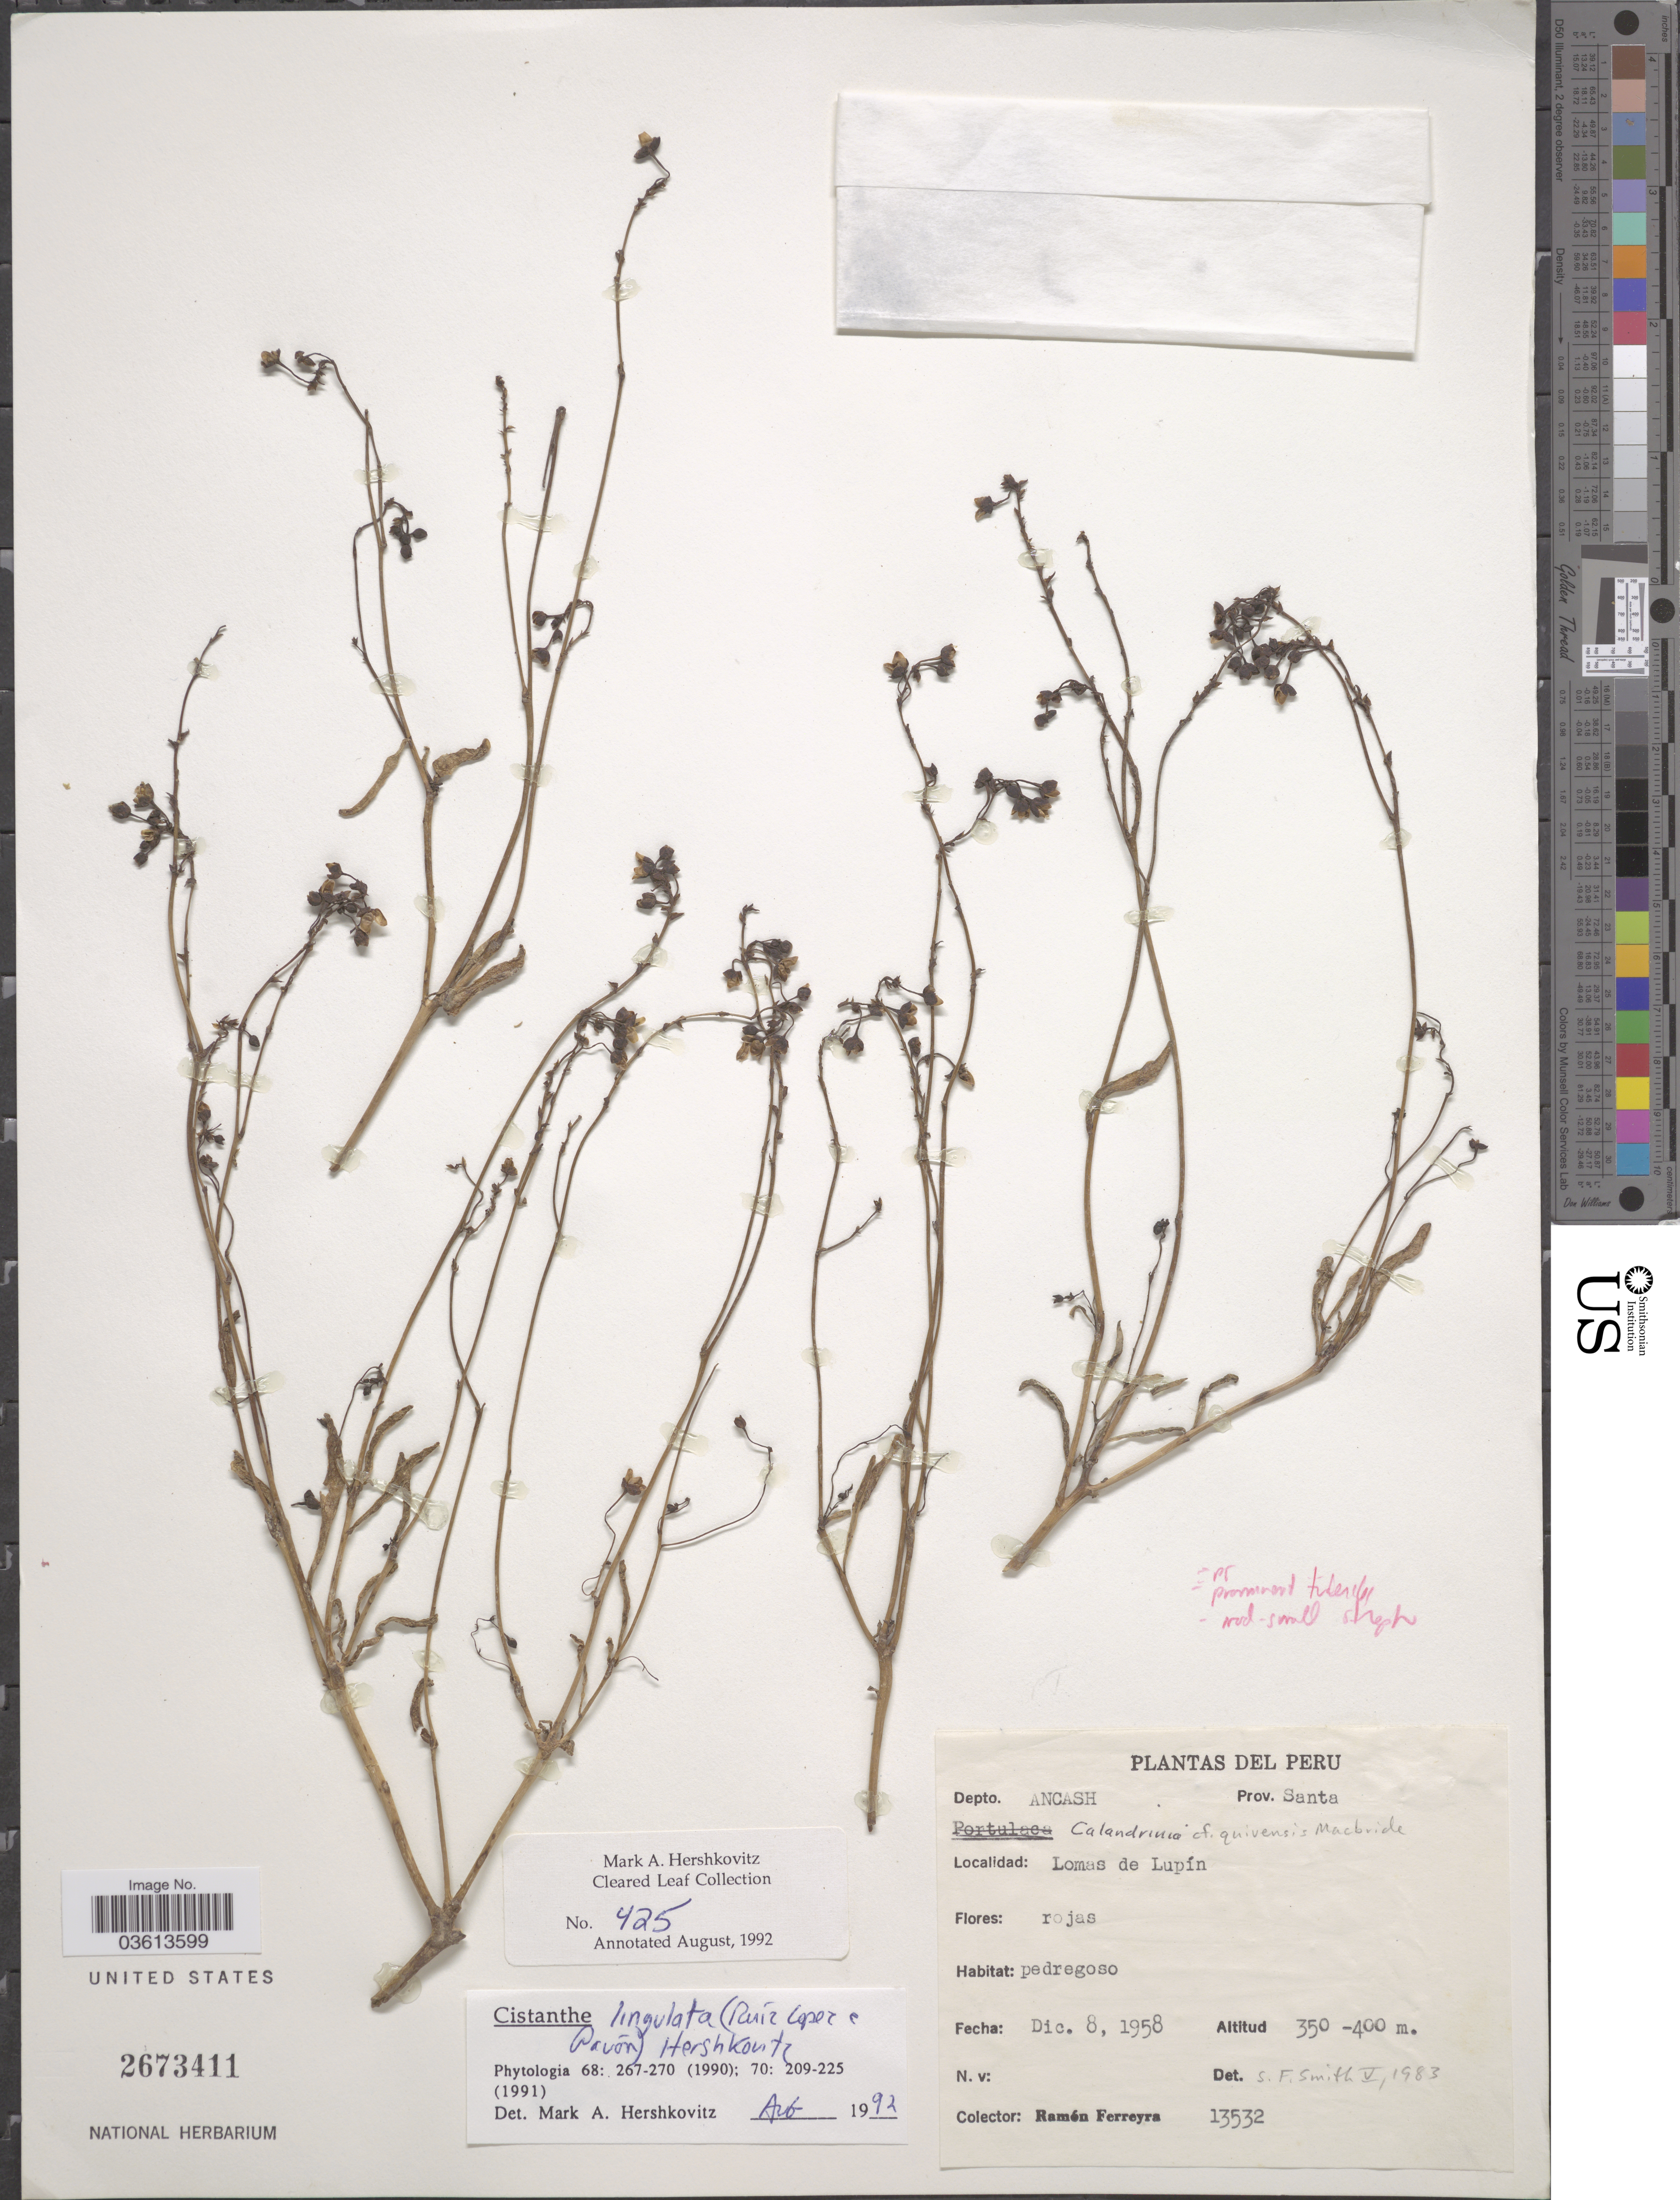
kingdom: Plantae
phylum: Tracheophyta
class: Magnoliopsida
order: Caryophyllales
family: Montiaceae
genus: Calandrinia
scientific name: Calandrinia lingulata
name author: Steud.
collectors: R. A. Ferreyra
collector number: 13532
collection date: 1958-12-08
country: Peru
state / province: Ancash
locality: Depto. Ancash. Prov. Santa. Lomas de Lupín.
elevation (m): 350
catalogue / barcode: US 2673411